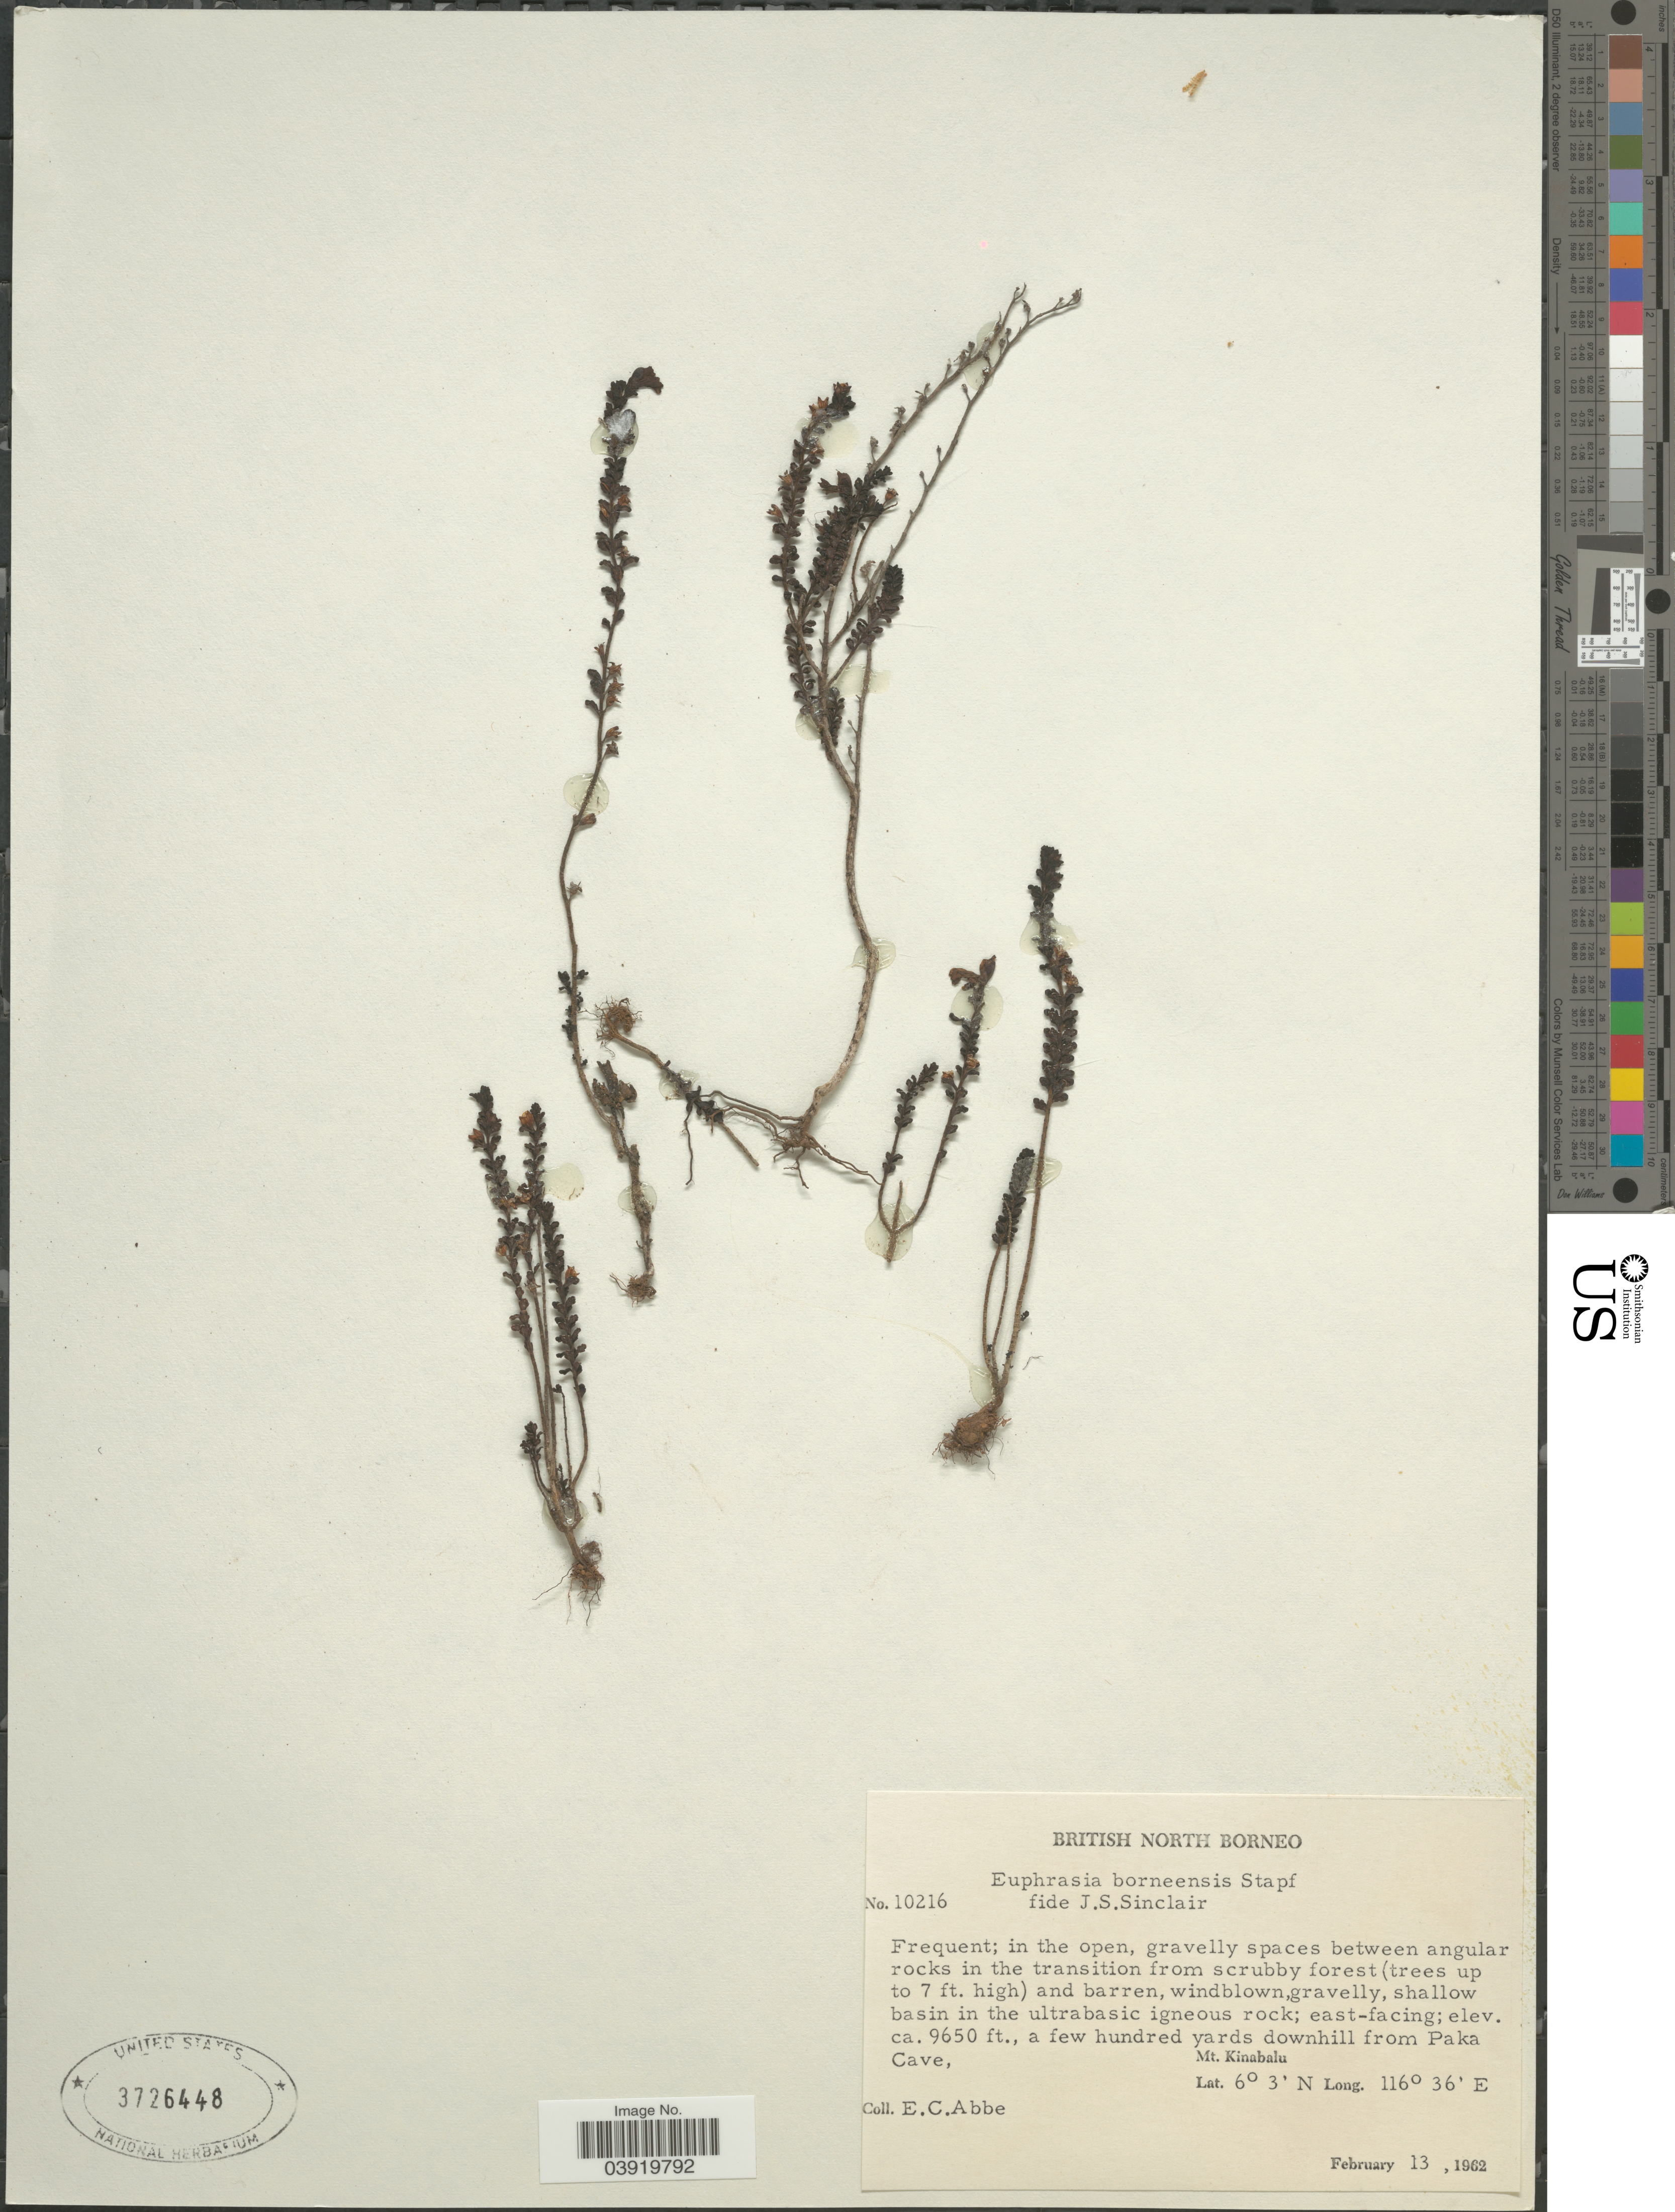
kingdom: Plantae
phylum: Tracheophyta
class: Magnoliopsida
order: Lamiales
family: Orobanchaceae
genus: Euphrasia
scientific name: Euphrasia borneensis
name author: Stapf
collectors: E. C. Abbe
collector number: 10216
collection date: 1962-02-13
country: Malaysia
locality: British North Borneo. A few hundred yards downhill from paka Cave, Mt. Kinabalu.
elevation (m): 2941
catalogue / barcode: US 3726448